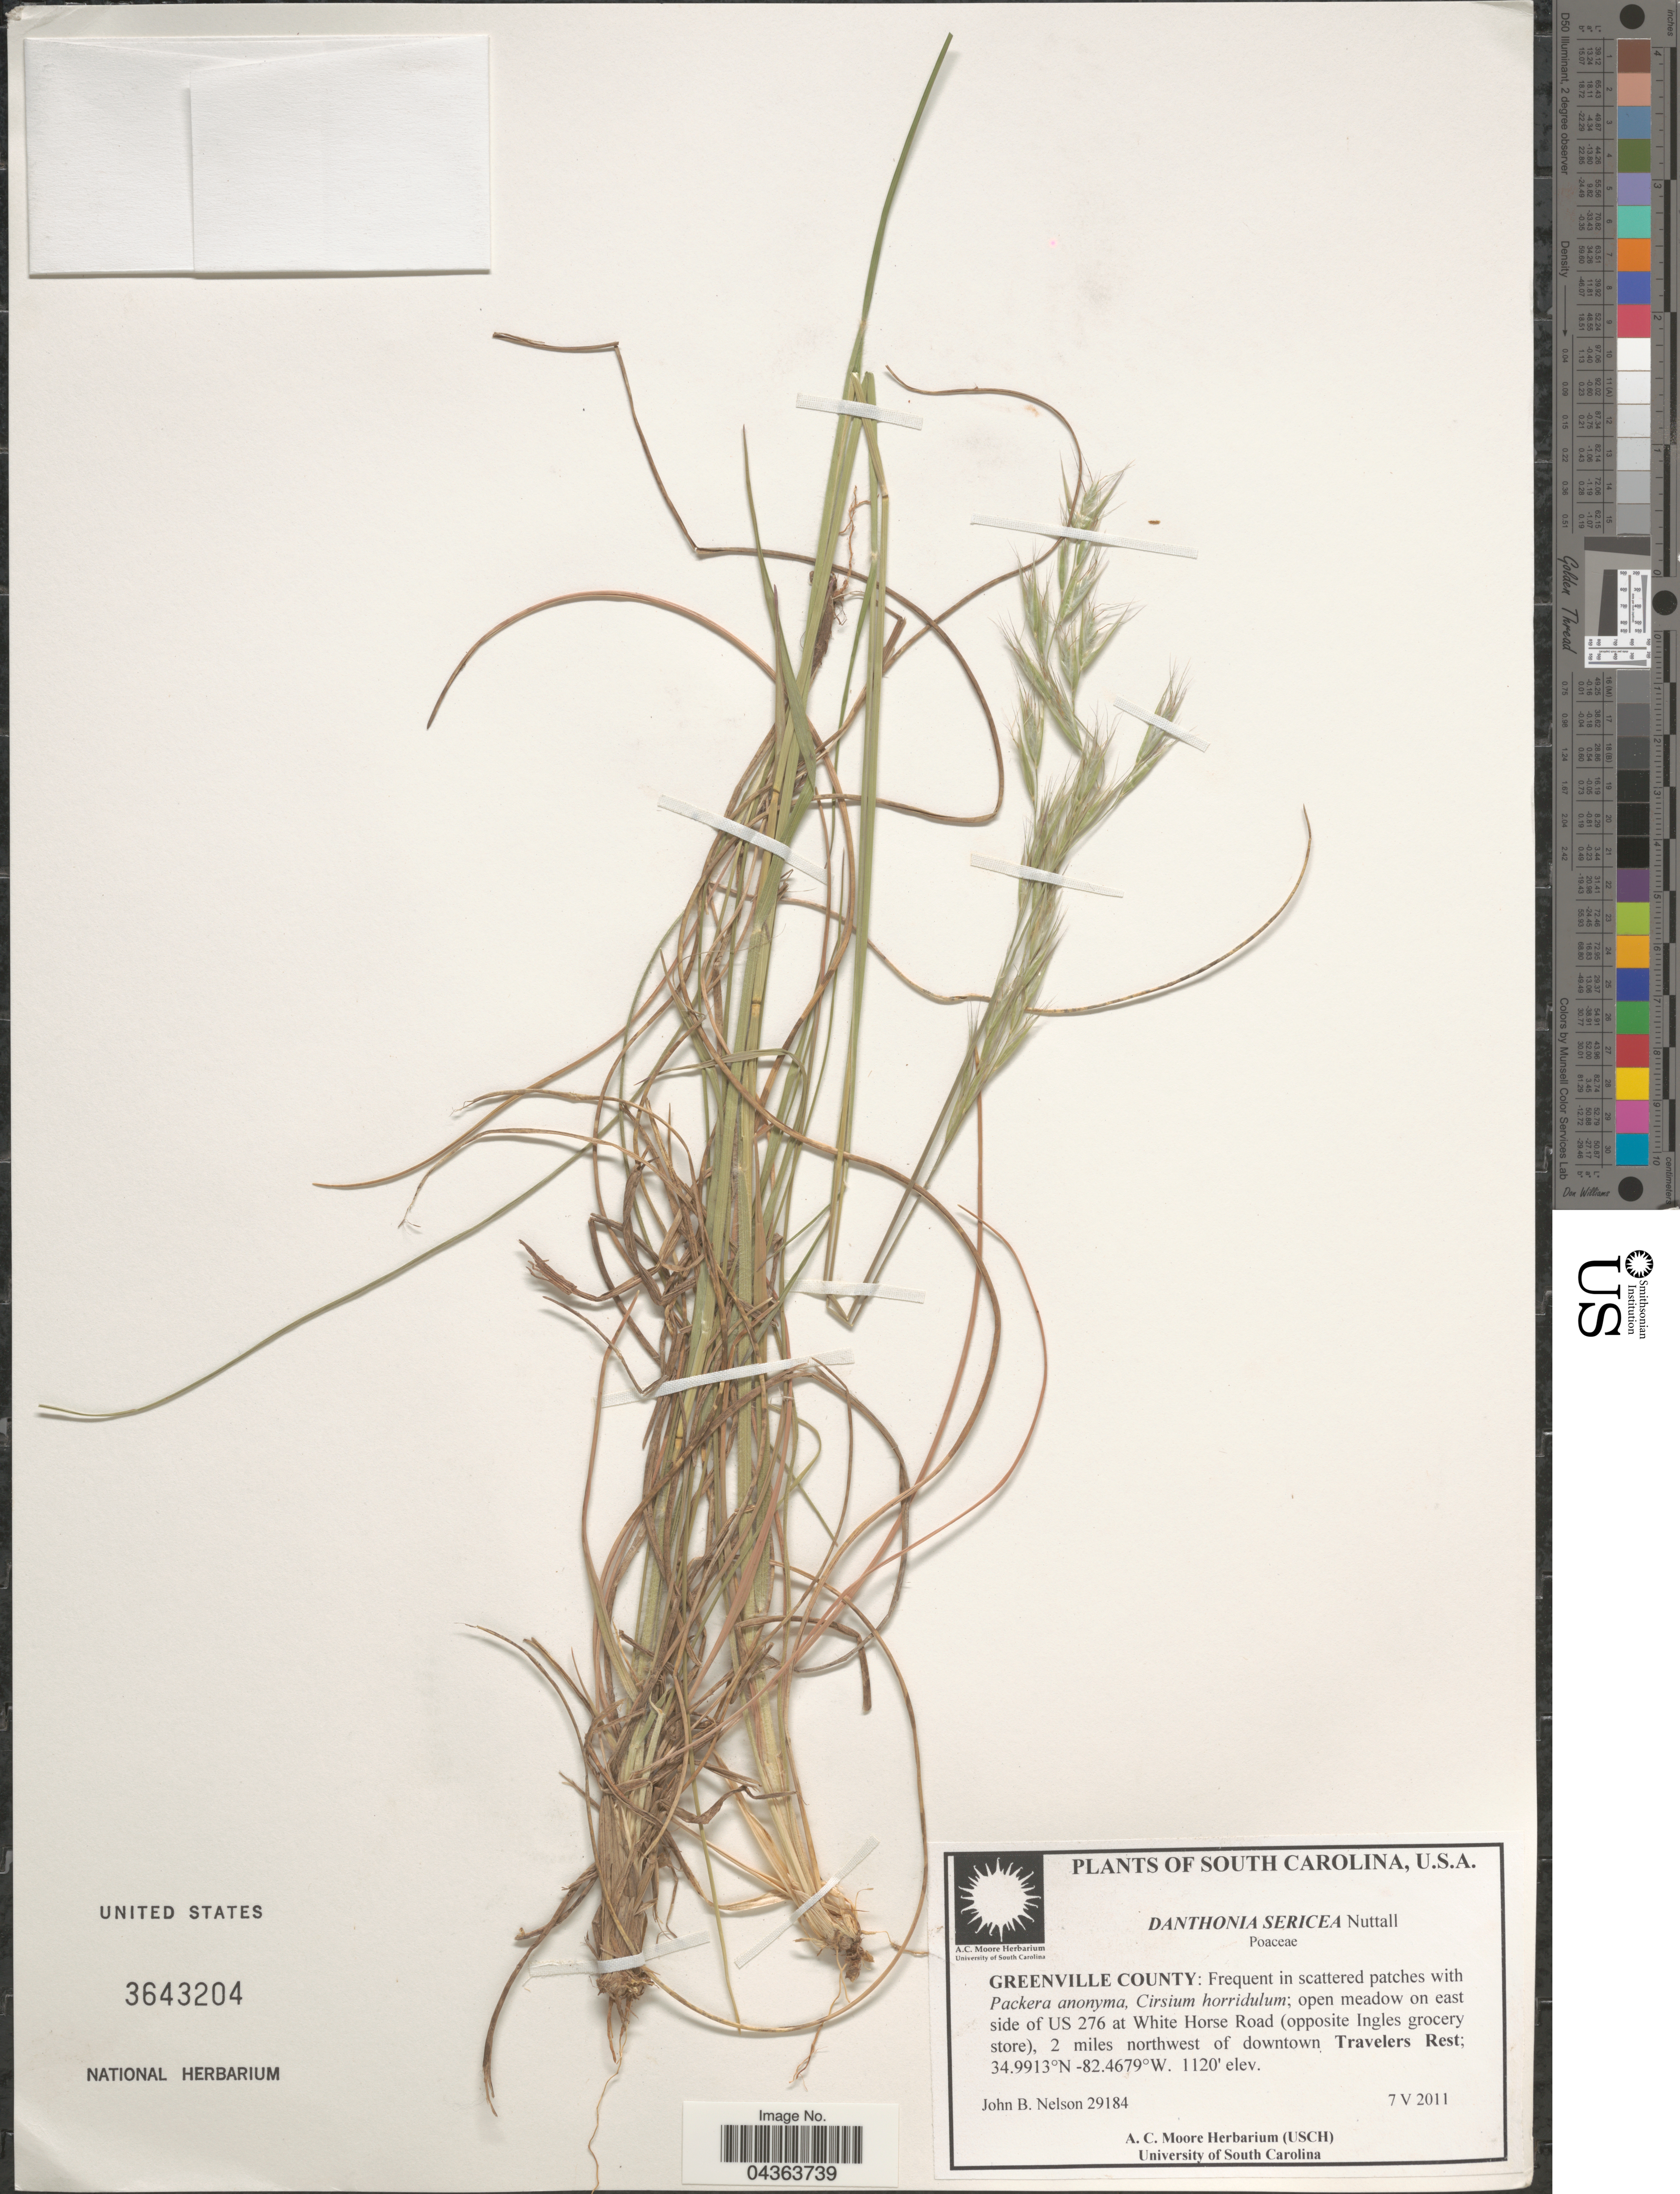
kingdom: Plantae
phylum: Tracheophyta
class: Liliopsida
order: Poales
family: Poaceae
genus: Danthonia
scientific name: Danthonia sericea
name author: Nutt.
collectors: J. B. Nelson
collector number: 29184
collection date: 2011-05-07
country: United States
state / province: South Carolina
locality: Greenville County: Frequent in scattered patches; open meadow on east side of US 276 at White Horse Road (opposite Ingles grocery store), 2 miles northwest of downtown Travelers Rest.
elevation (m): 341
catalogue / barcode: US 3643204